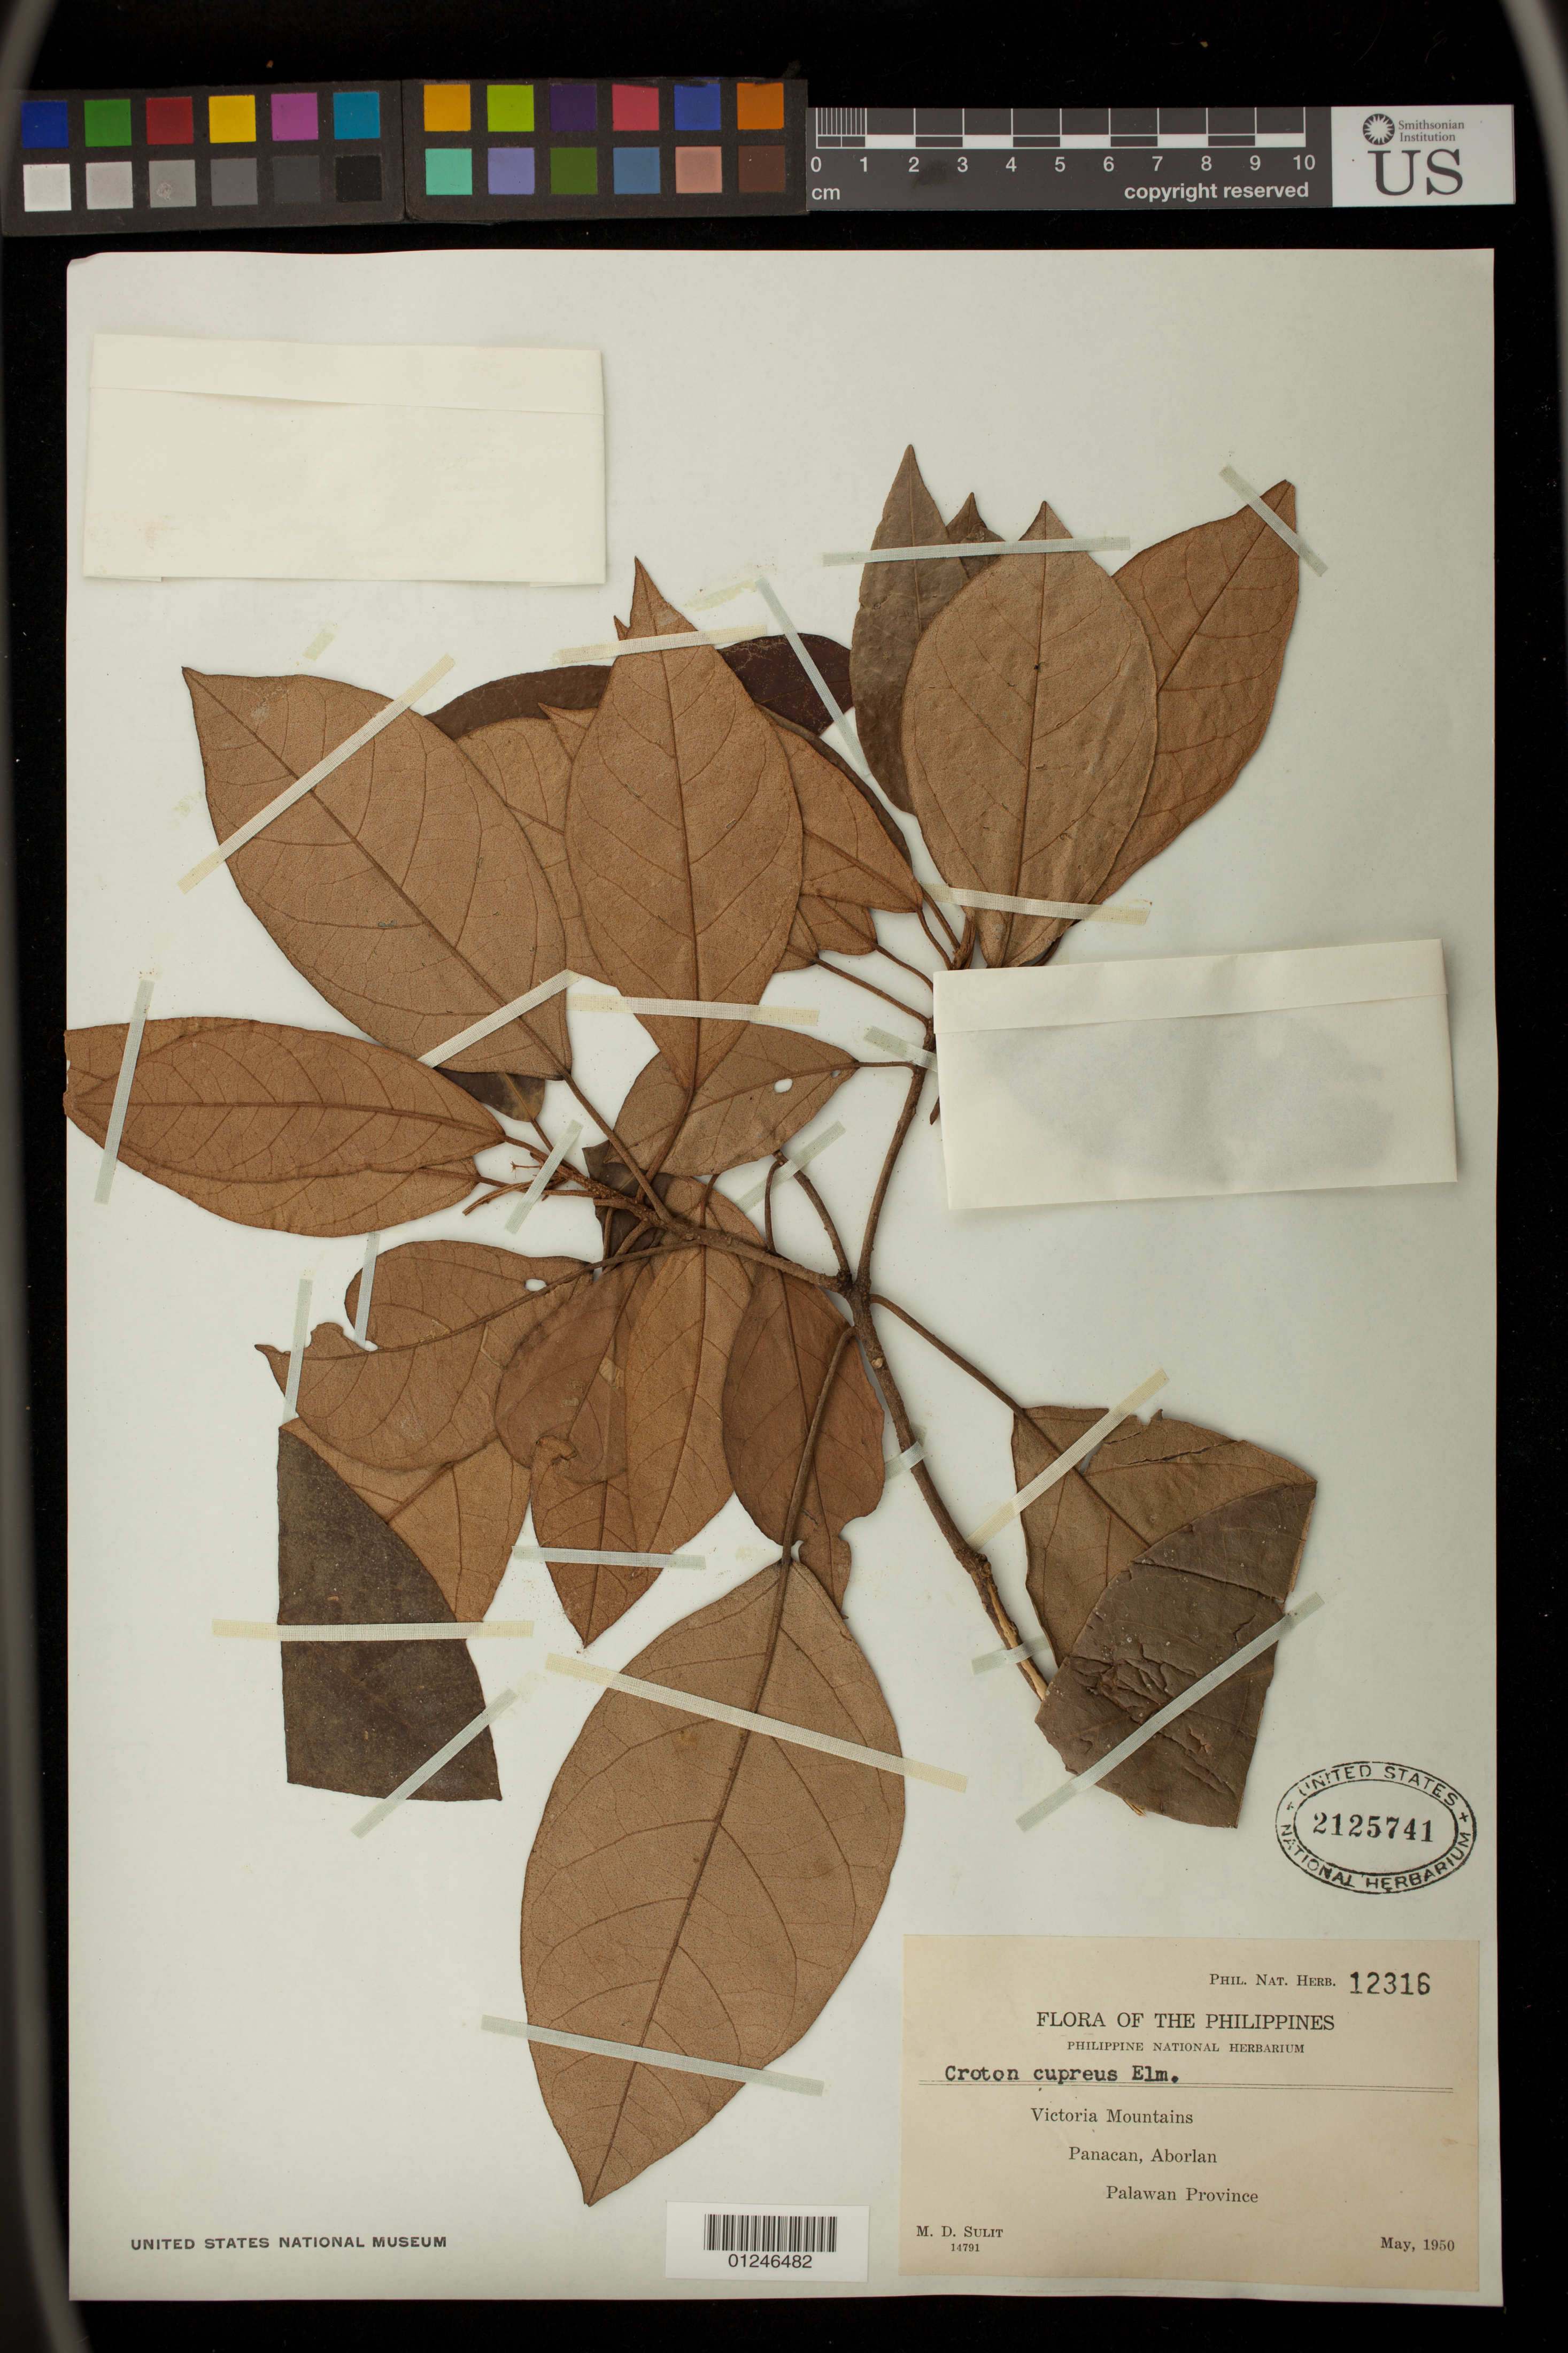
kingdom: Plantae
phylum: Tracheophyta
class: Magnoliopsida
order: Malpighiales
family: Euphorbiaceae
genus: Croton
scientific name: Croton cupreus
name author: Elmer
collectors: M. Sulit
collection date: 1950-05-01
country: Philippines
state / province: Mimaropa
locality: Victoria Mountains, Panacan, Aborlan, Palawan Province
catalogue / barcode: US 2125741